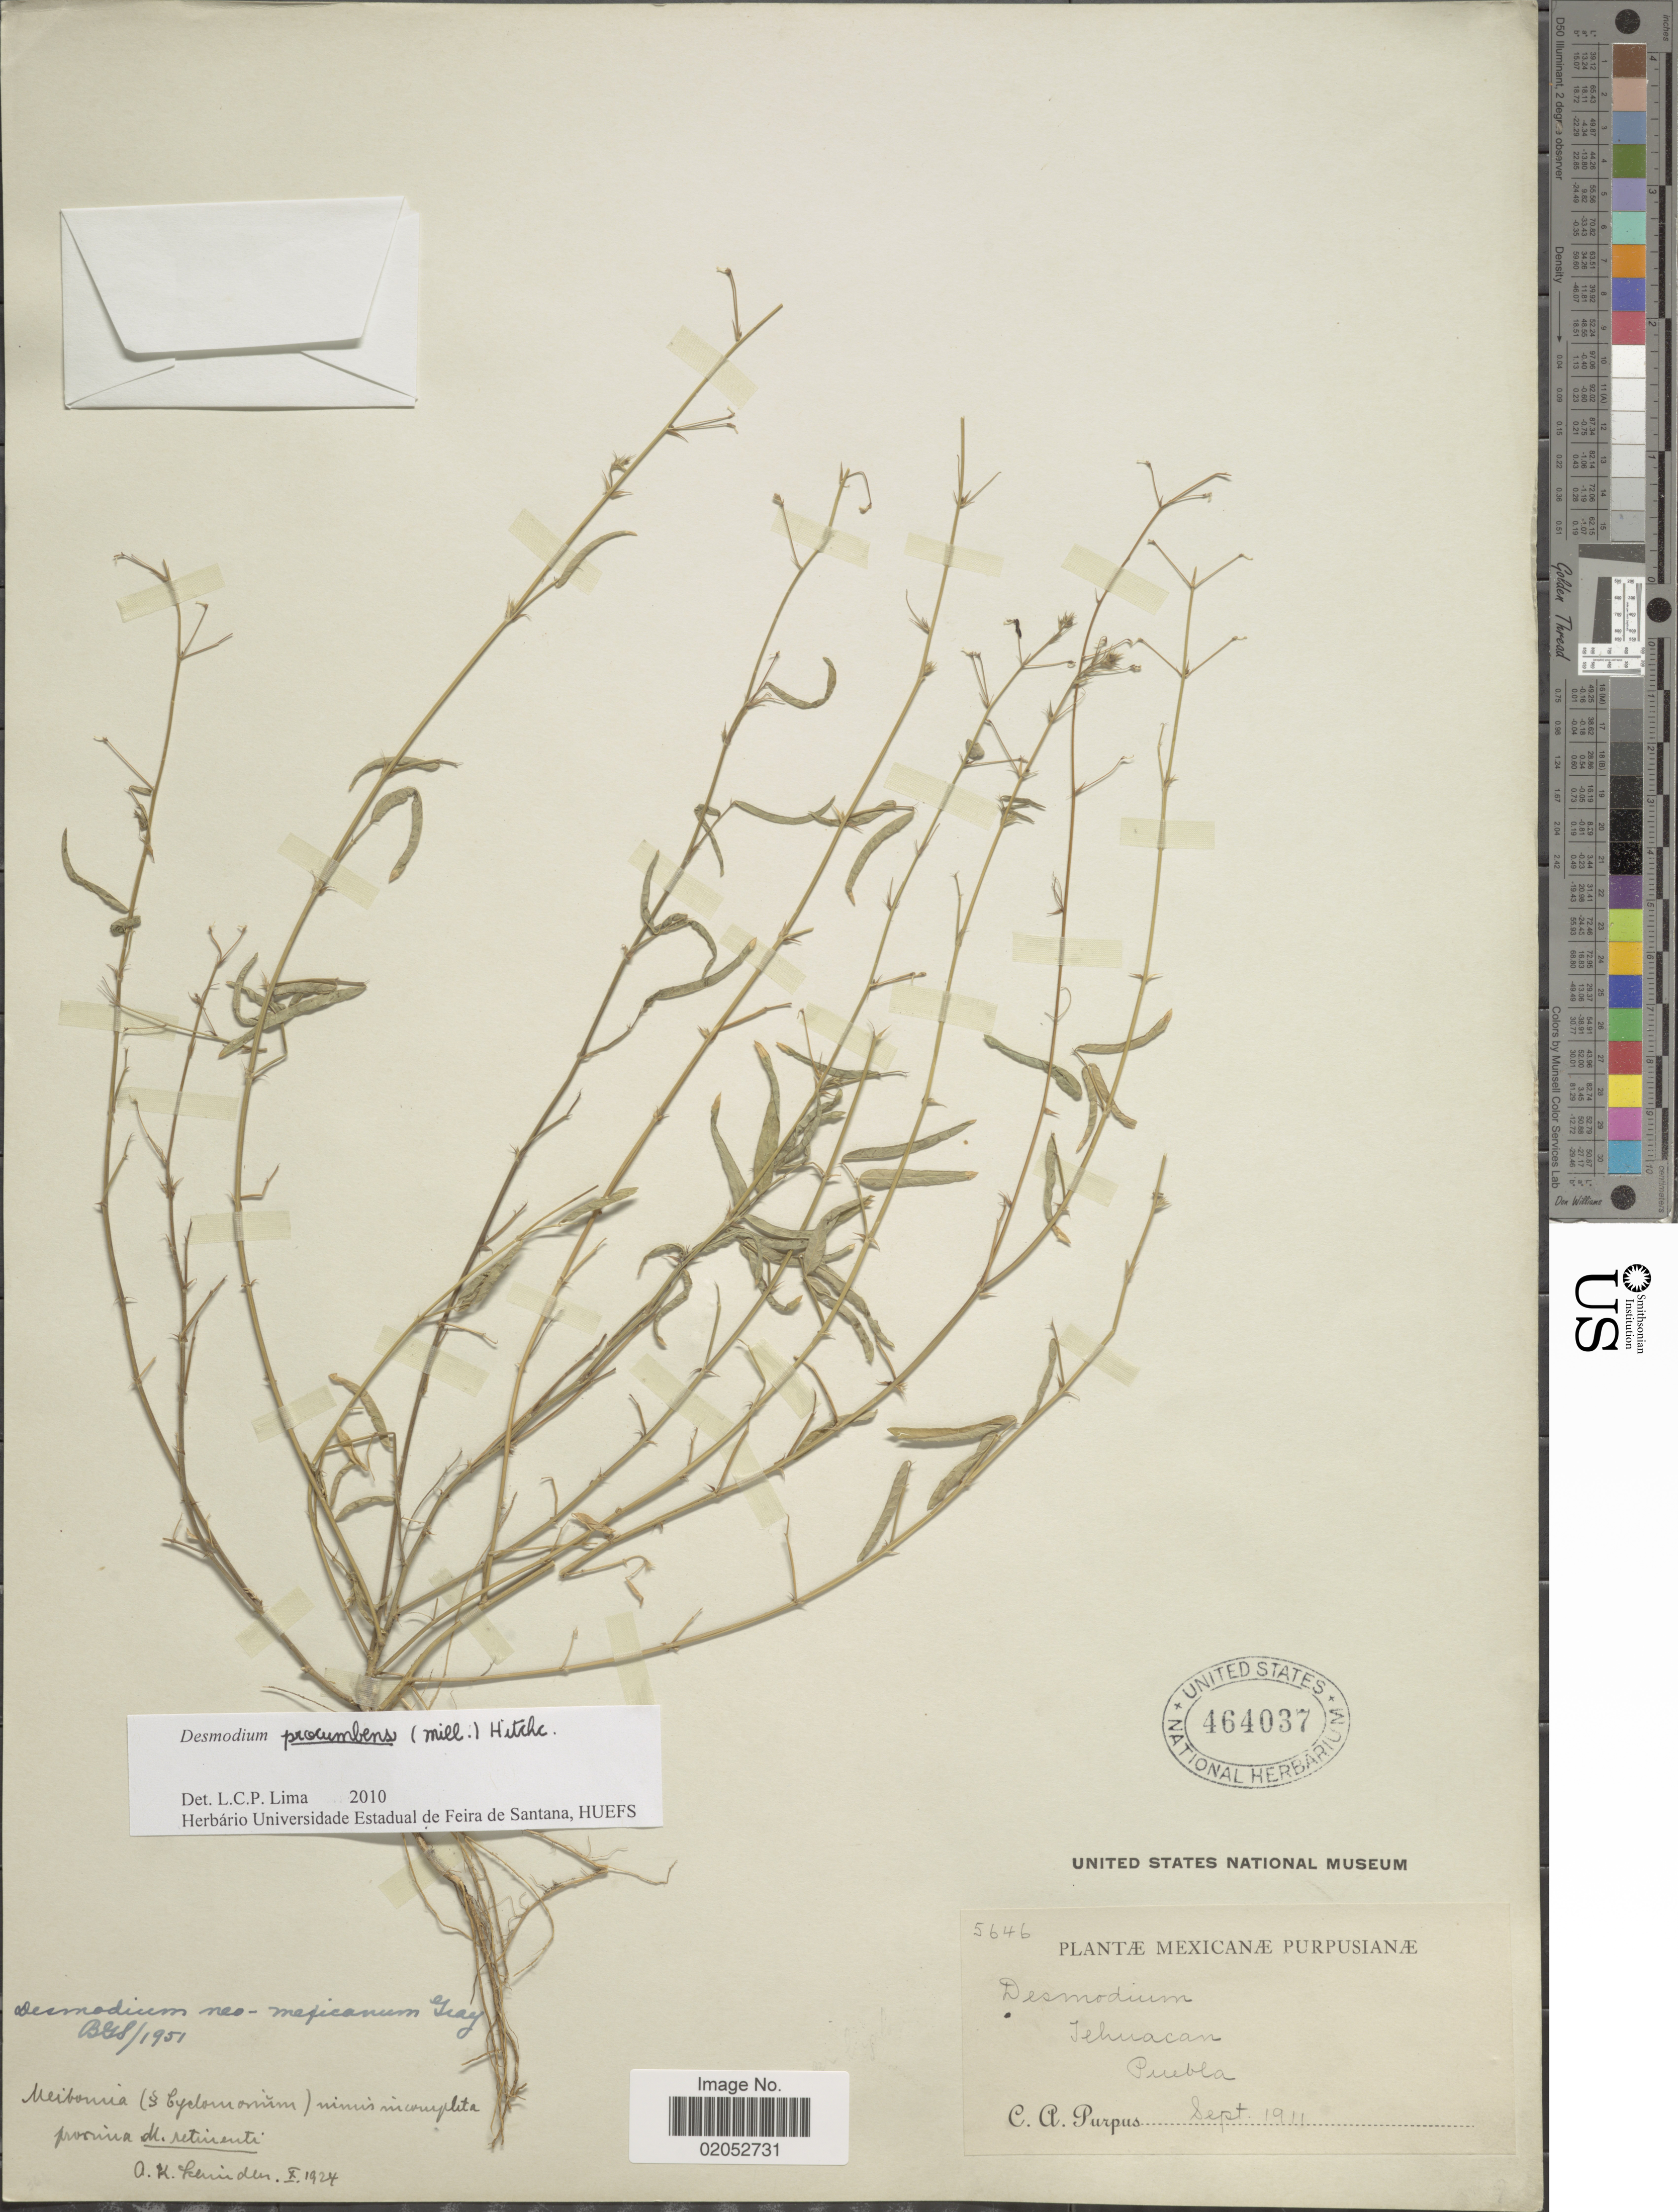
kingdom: Plantae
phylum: Tracheophyta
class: Magnoliopsida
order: Fabales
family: Fabaceae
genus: Desmodium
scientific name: Desmodium procumbens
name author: (Mill.) Hitchc.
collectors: C. A. Purpus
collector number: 5646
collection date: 1911-09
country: Mexico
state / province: Puebla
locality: Tehuacan, Puebla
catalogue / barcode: US 464037